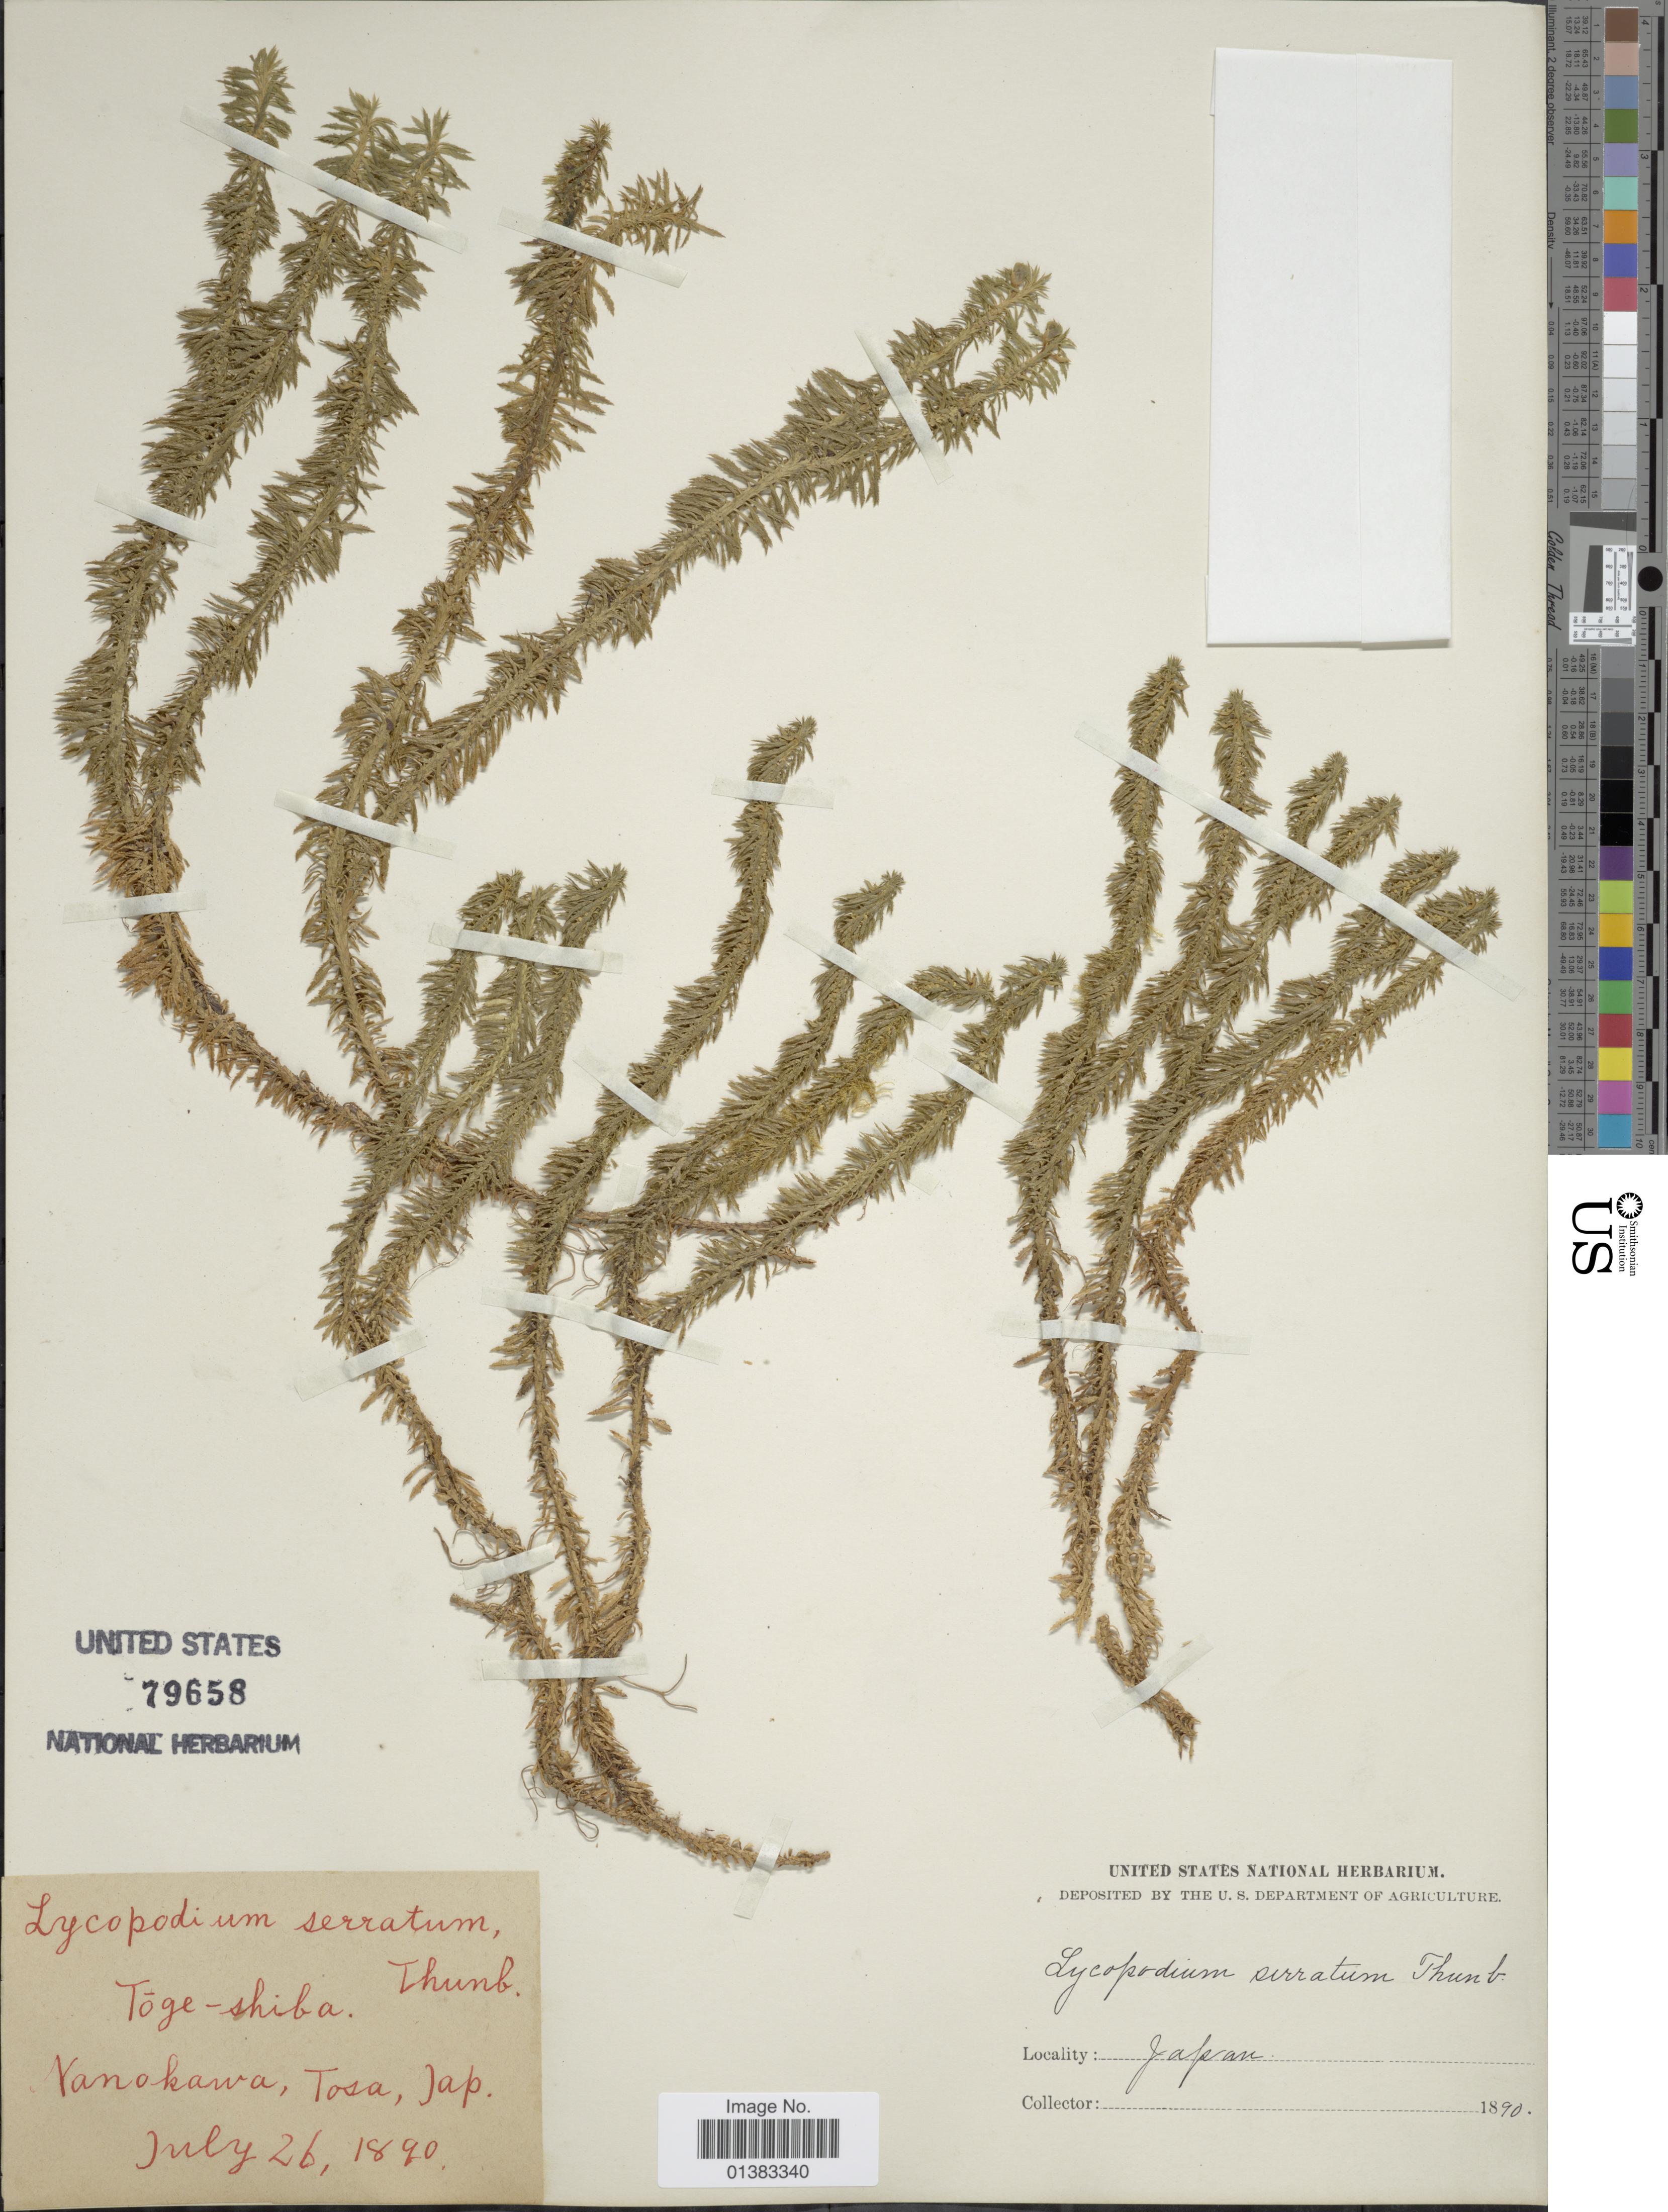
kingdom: Plantae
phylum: Tracheophyta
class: Lycopodiopsida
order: Lycopodiales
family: Lycopodiaceae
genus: Huperzia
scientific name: Huperzia serrata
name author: (Thunb.) Trevis.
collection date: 1890-07-26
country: Japan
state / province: Koti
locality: Nanokawa, Tosa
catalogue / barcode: US 79658